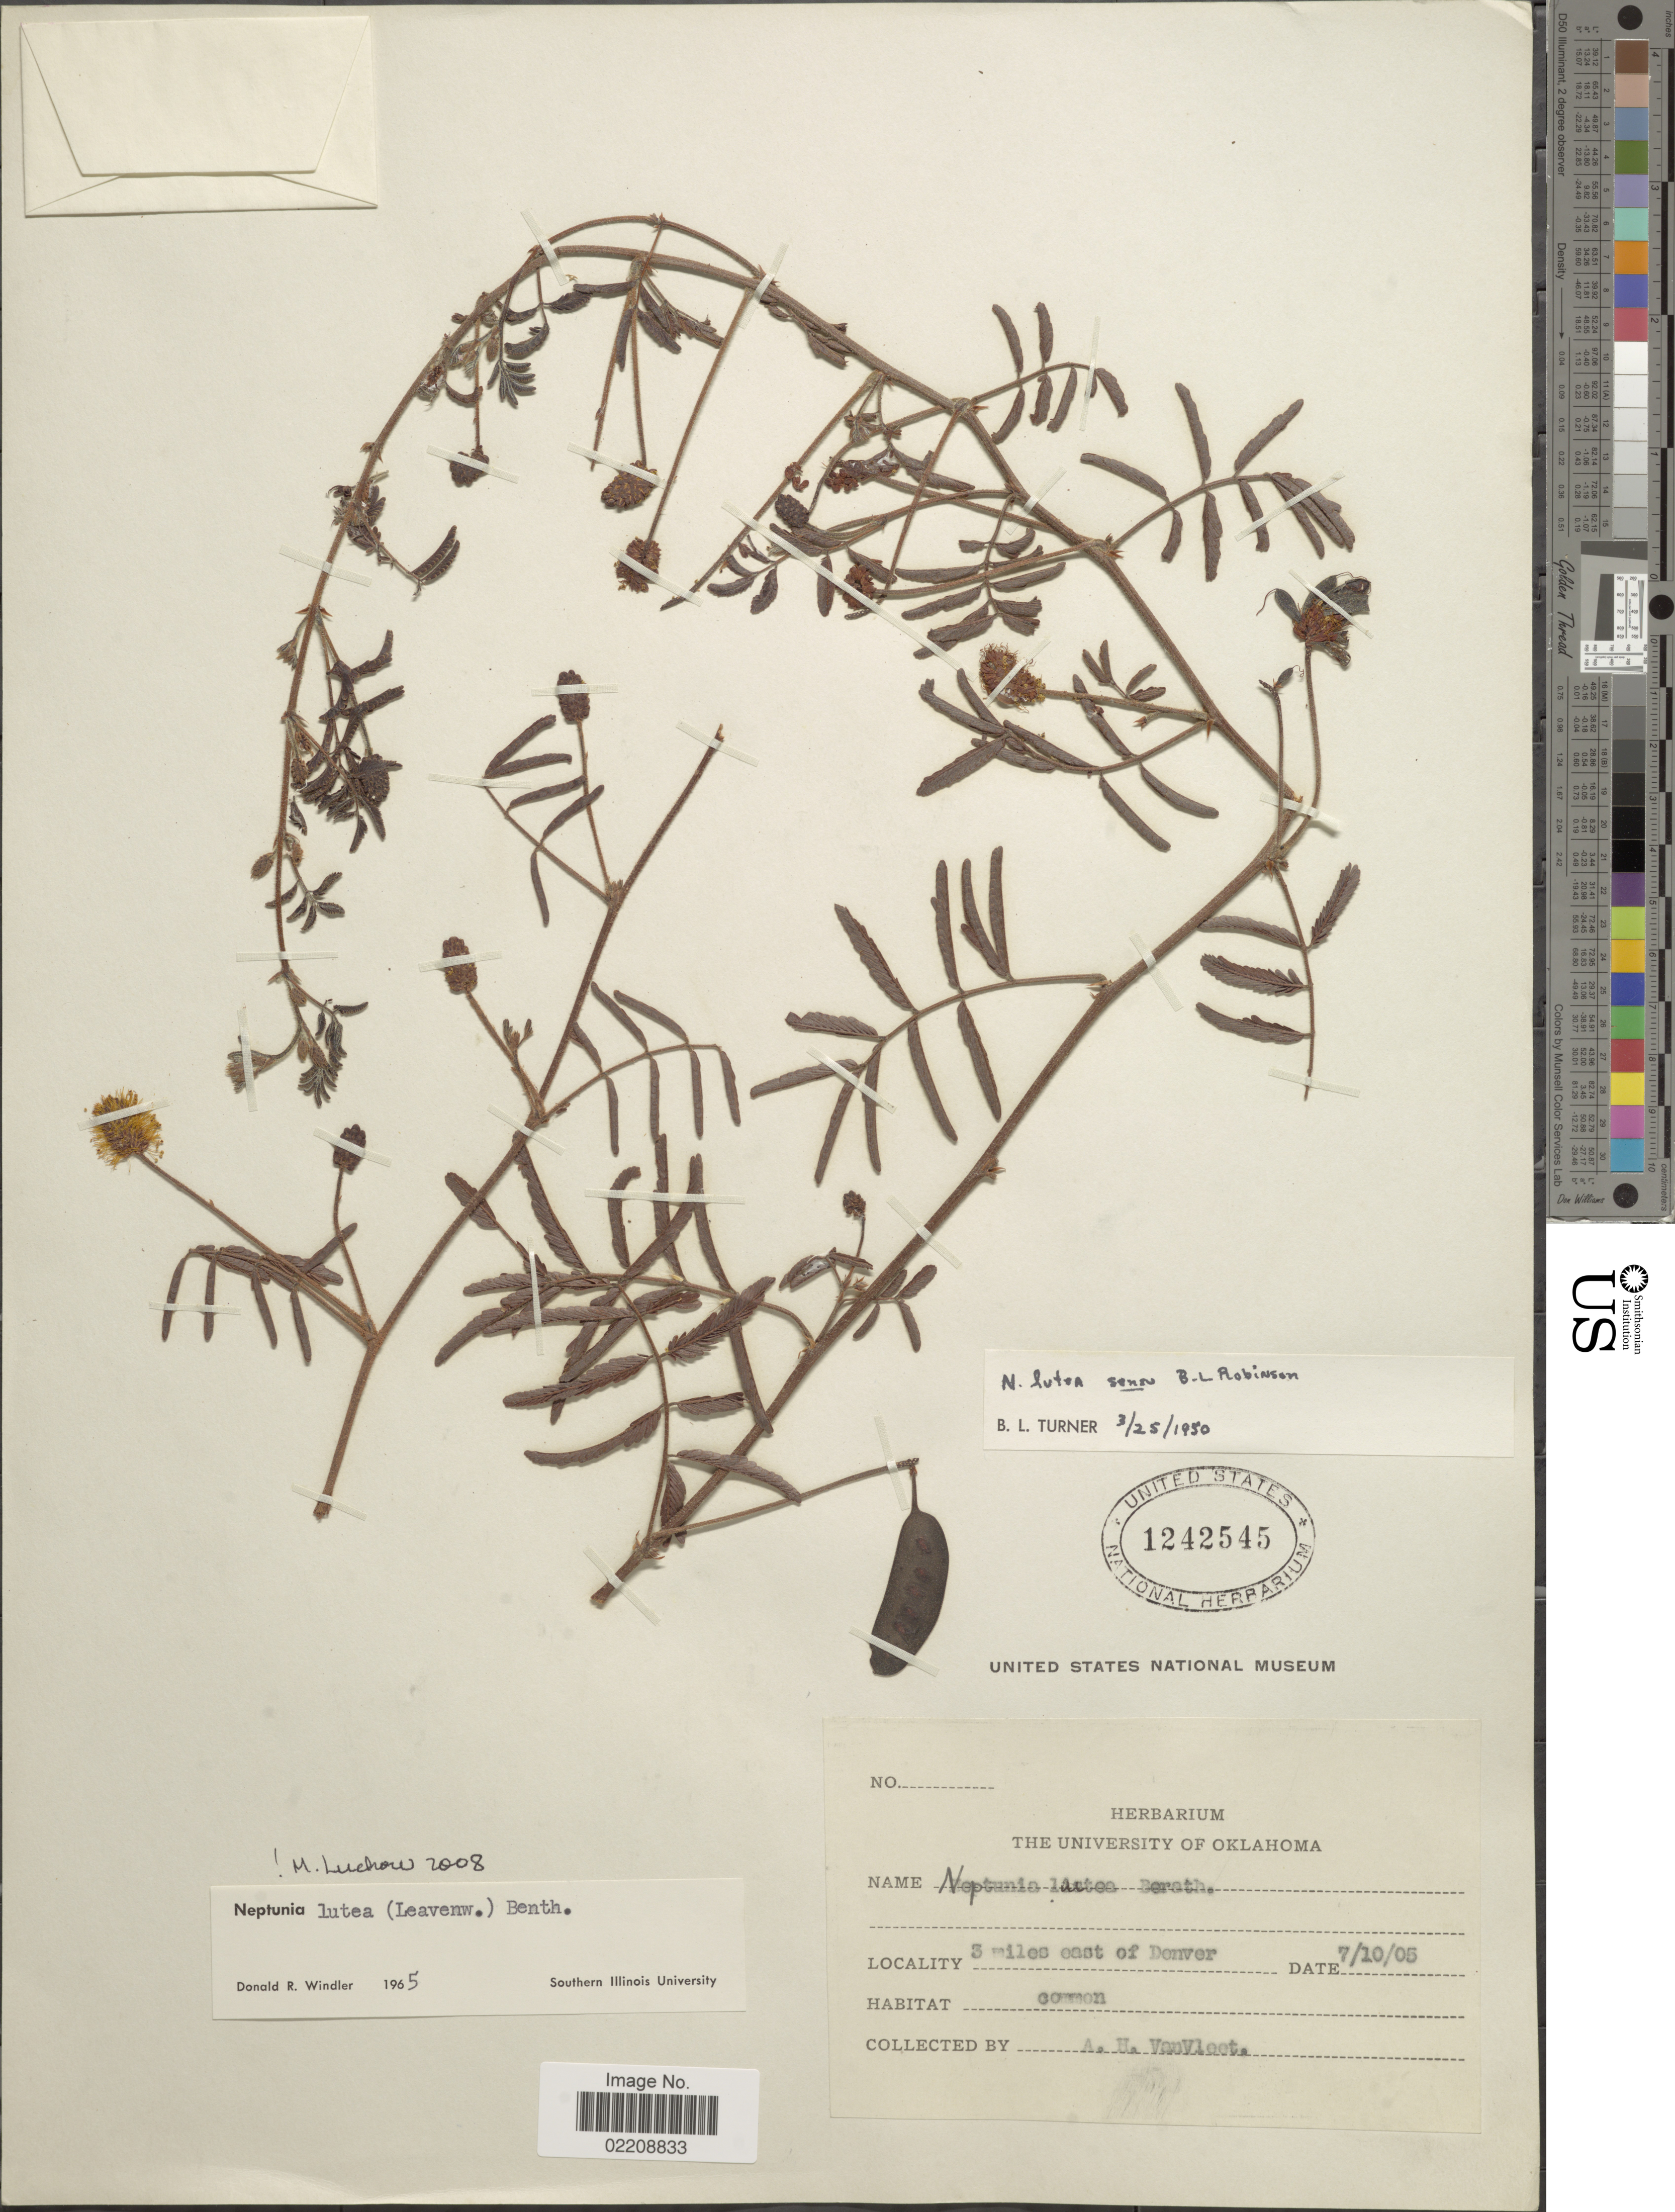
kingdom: Plantae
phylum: Tracheophyta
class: Magnoliopsida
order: Fabales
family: Fabaceae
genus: Neptunia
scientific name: Neptunia lutea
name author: (Leavenw.) Benth.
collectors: A. H. Van Vleet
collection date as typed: Transcribed d/m/y: 7/10/05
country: United States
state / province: Colorado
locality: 3 miles east of Denver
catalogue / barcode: US 1242545